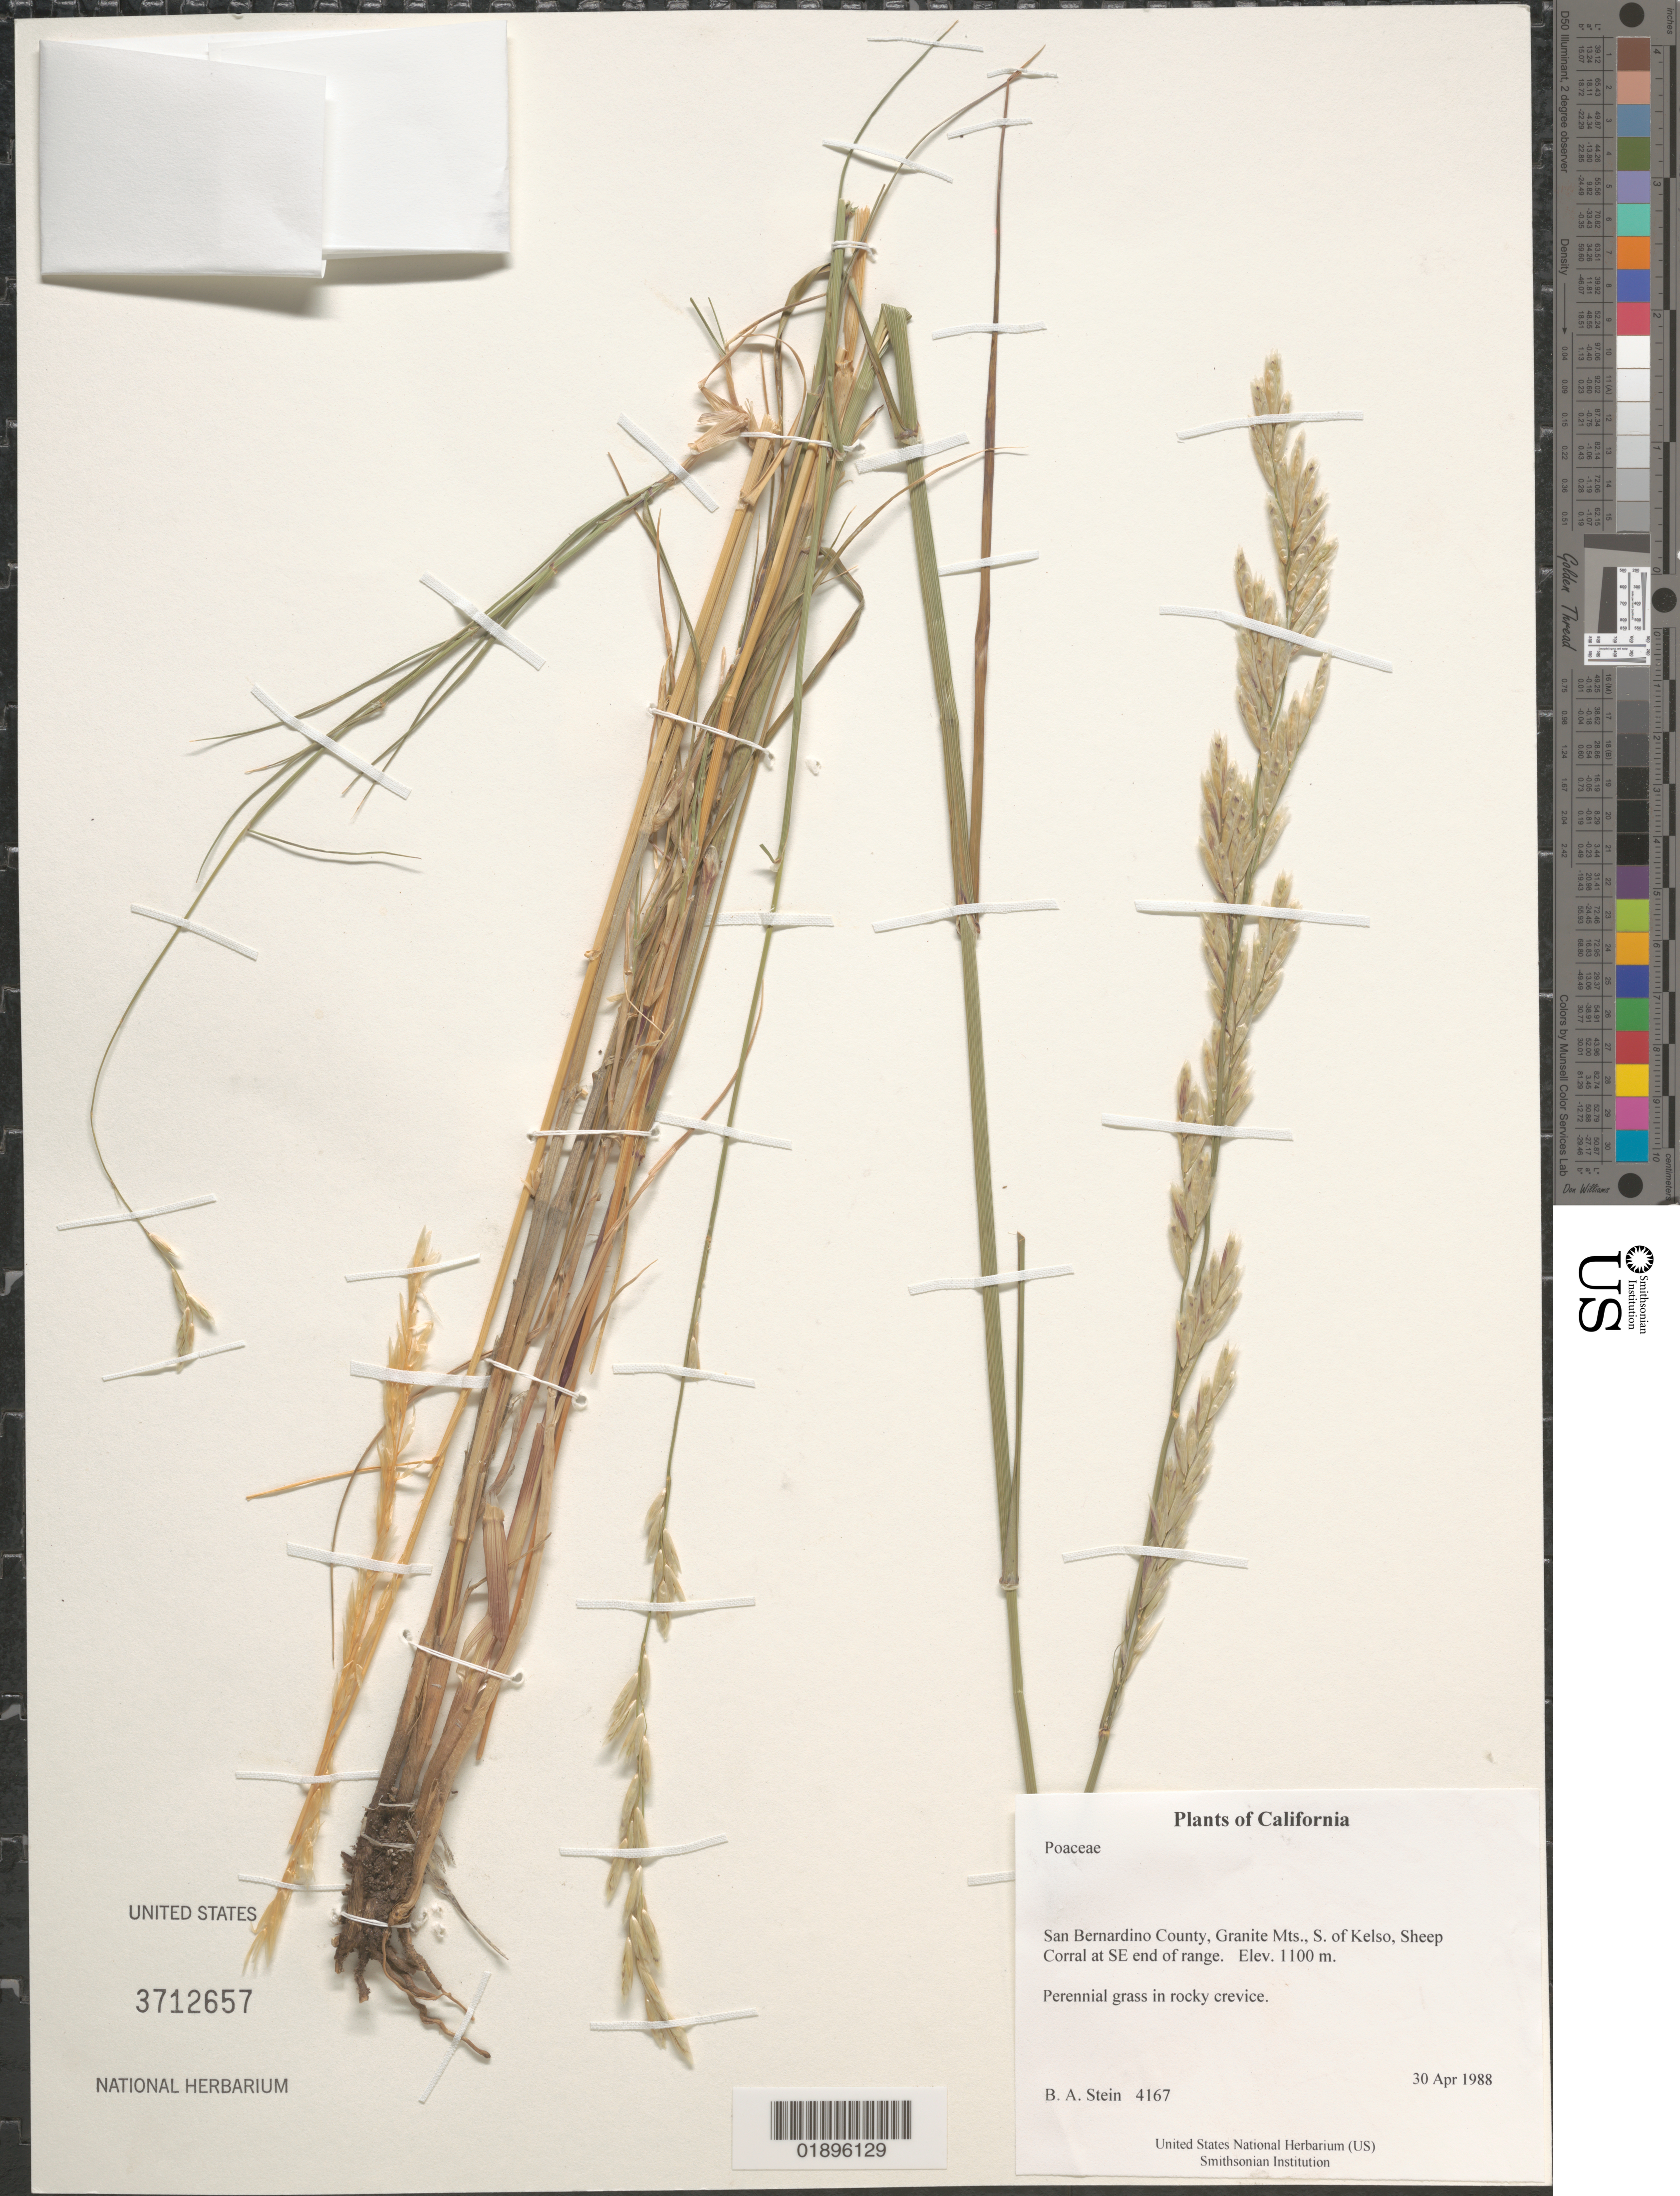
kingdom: Plantae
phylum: Tracheophyta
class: Liliopsida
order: Poales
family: Poaceae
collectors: B. A. Stein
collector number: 4167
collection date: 1988-04-30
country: United States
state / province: California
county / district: San Bernardino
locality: Granite Mts., S. of Kelso, sheep corral at SE end of range.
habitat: Rocky crevice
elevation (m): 1100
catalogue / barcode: US 3712657